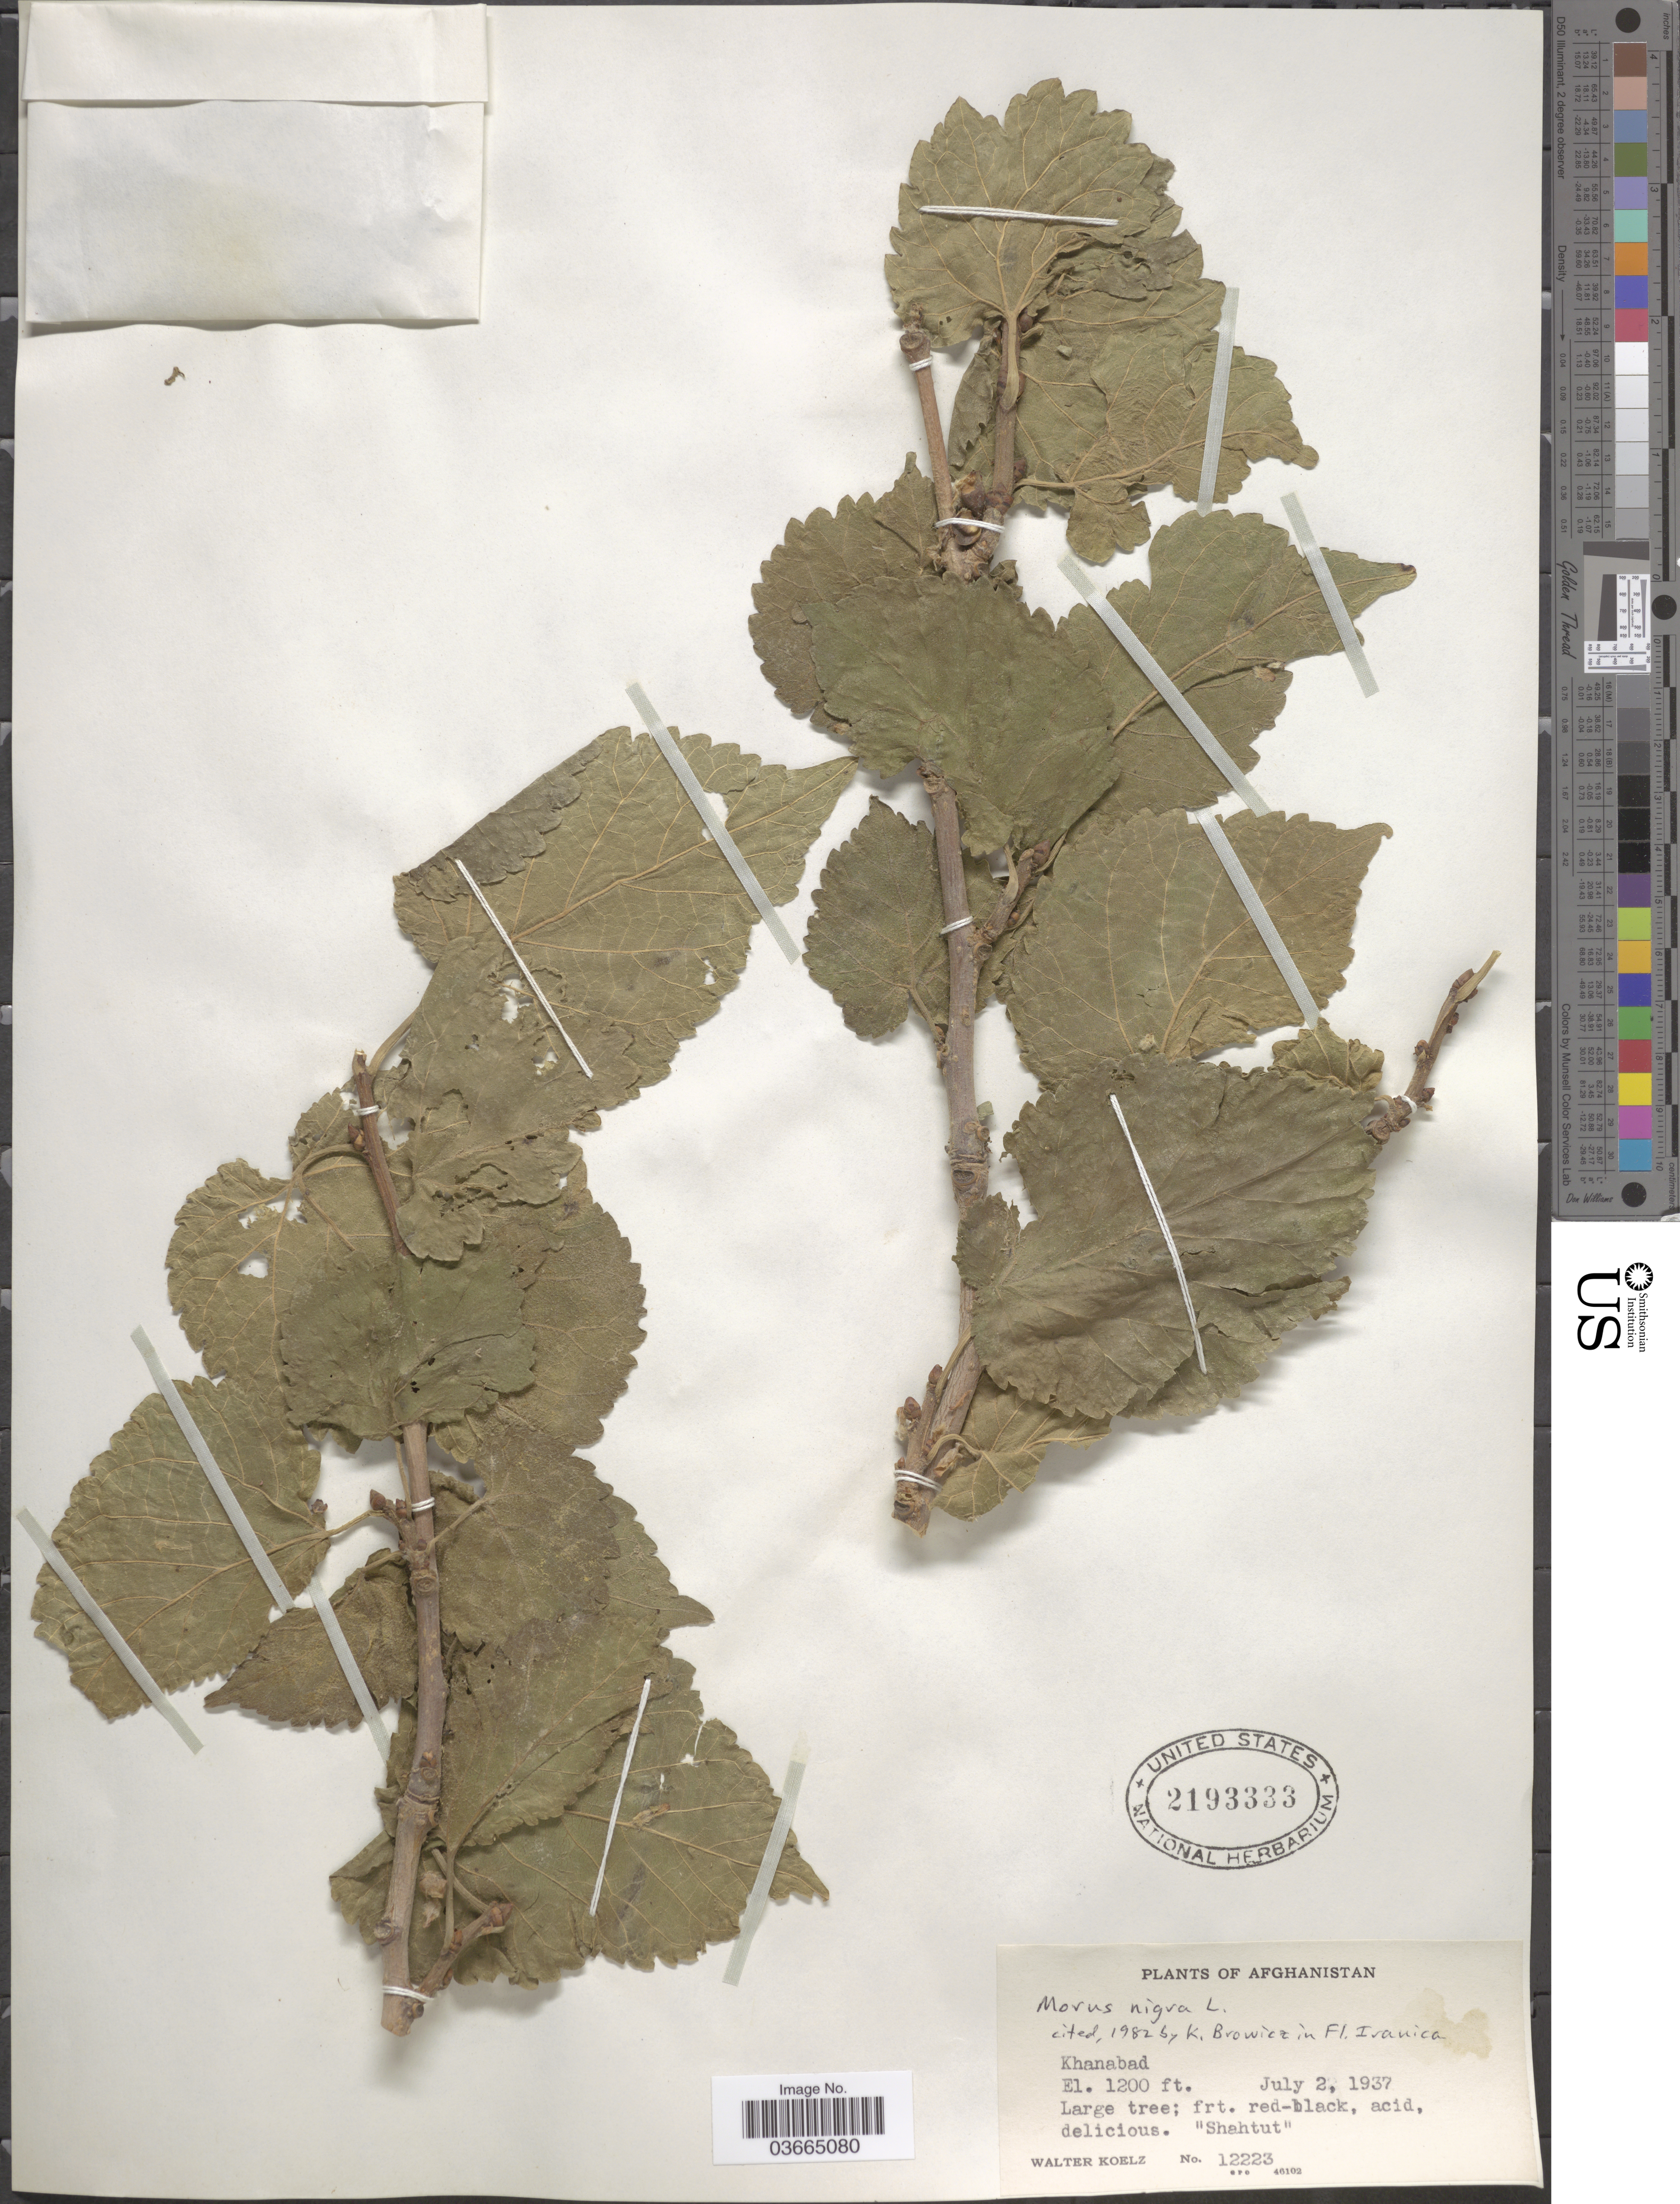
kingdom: Plantae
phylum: Tracheophyta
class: Magnoliopsida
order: Rosales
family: Moraceae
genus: Morus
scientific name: Morus nigra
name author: L.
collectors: W. N. Koelz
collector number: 12223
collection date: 1937-07-02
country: Afghanistan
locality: Khanabad.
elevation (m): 366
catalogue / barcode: US 2193333